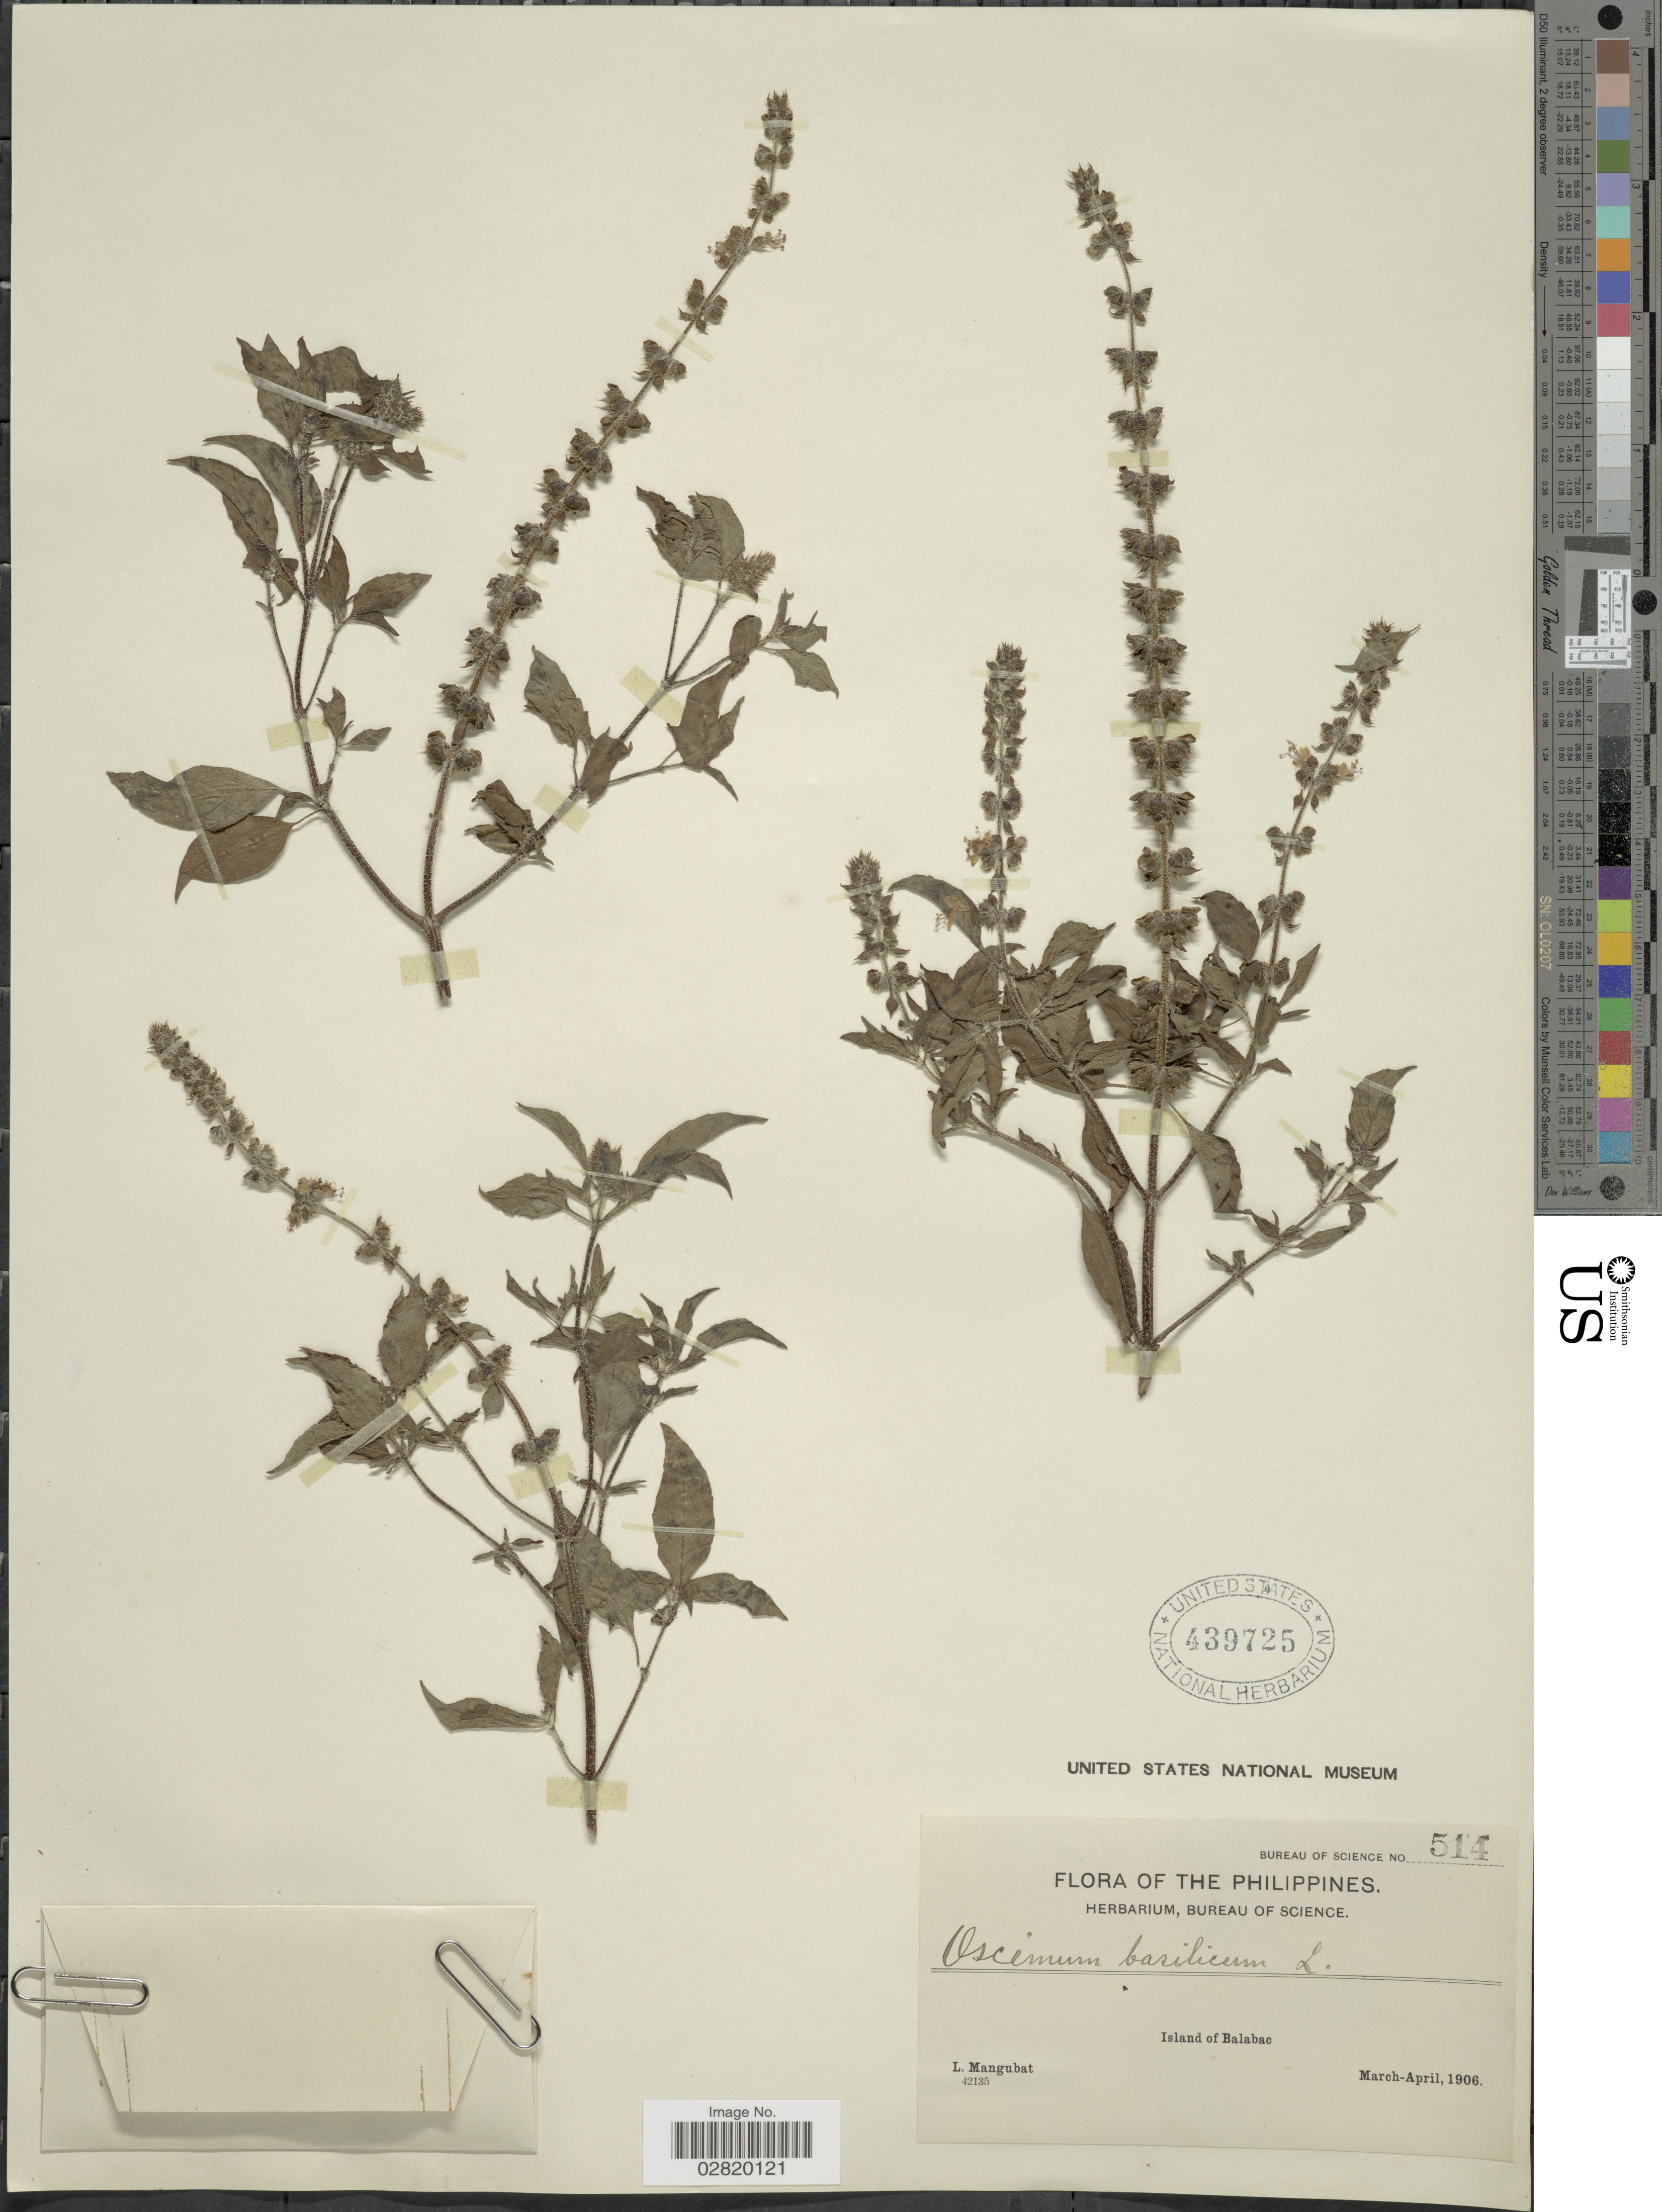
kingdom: Plantae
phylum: Tracheophyta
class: Magnoliopsida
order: Lamiales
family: Lamiaceae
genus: Ocimum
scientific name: Ocimum basilicum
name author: L.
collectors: L. Mangubat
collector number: Bureau of Science 514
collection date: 1906-03/1906-04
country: Philippines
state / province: Mimaropa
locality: Island of Balabac.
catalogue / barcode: US 439725